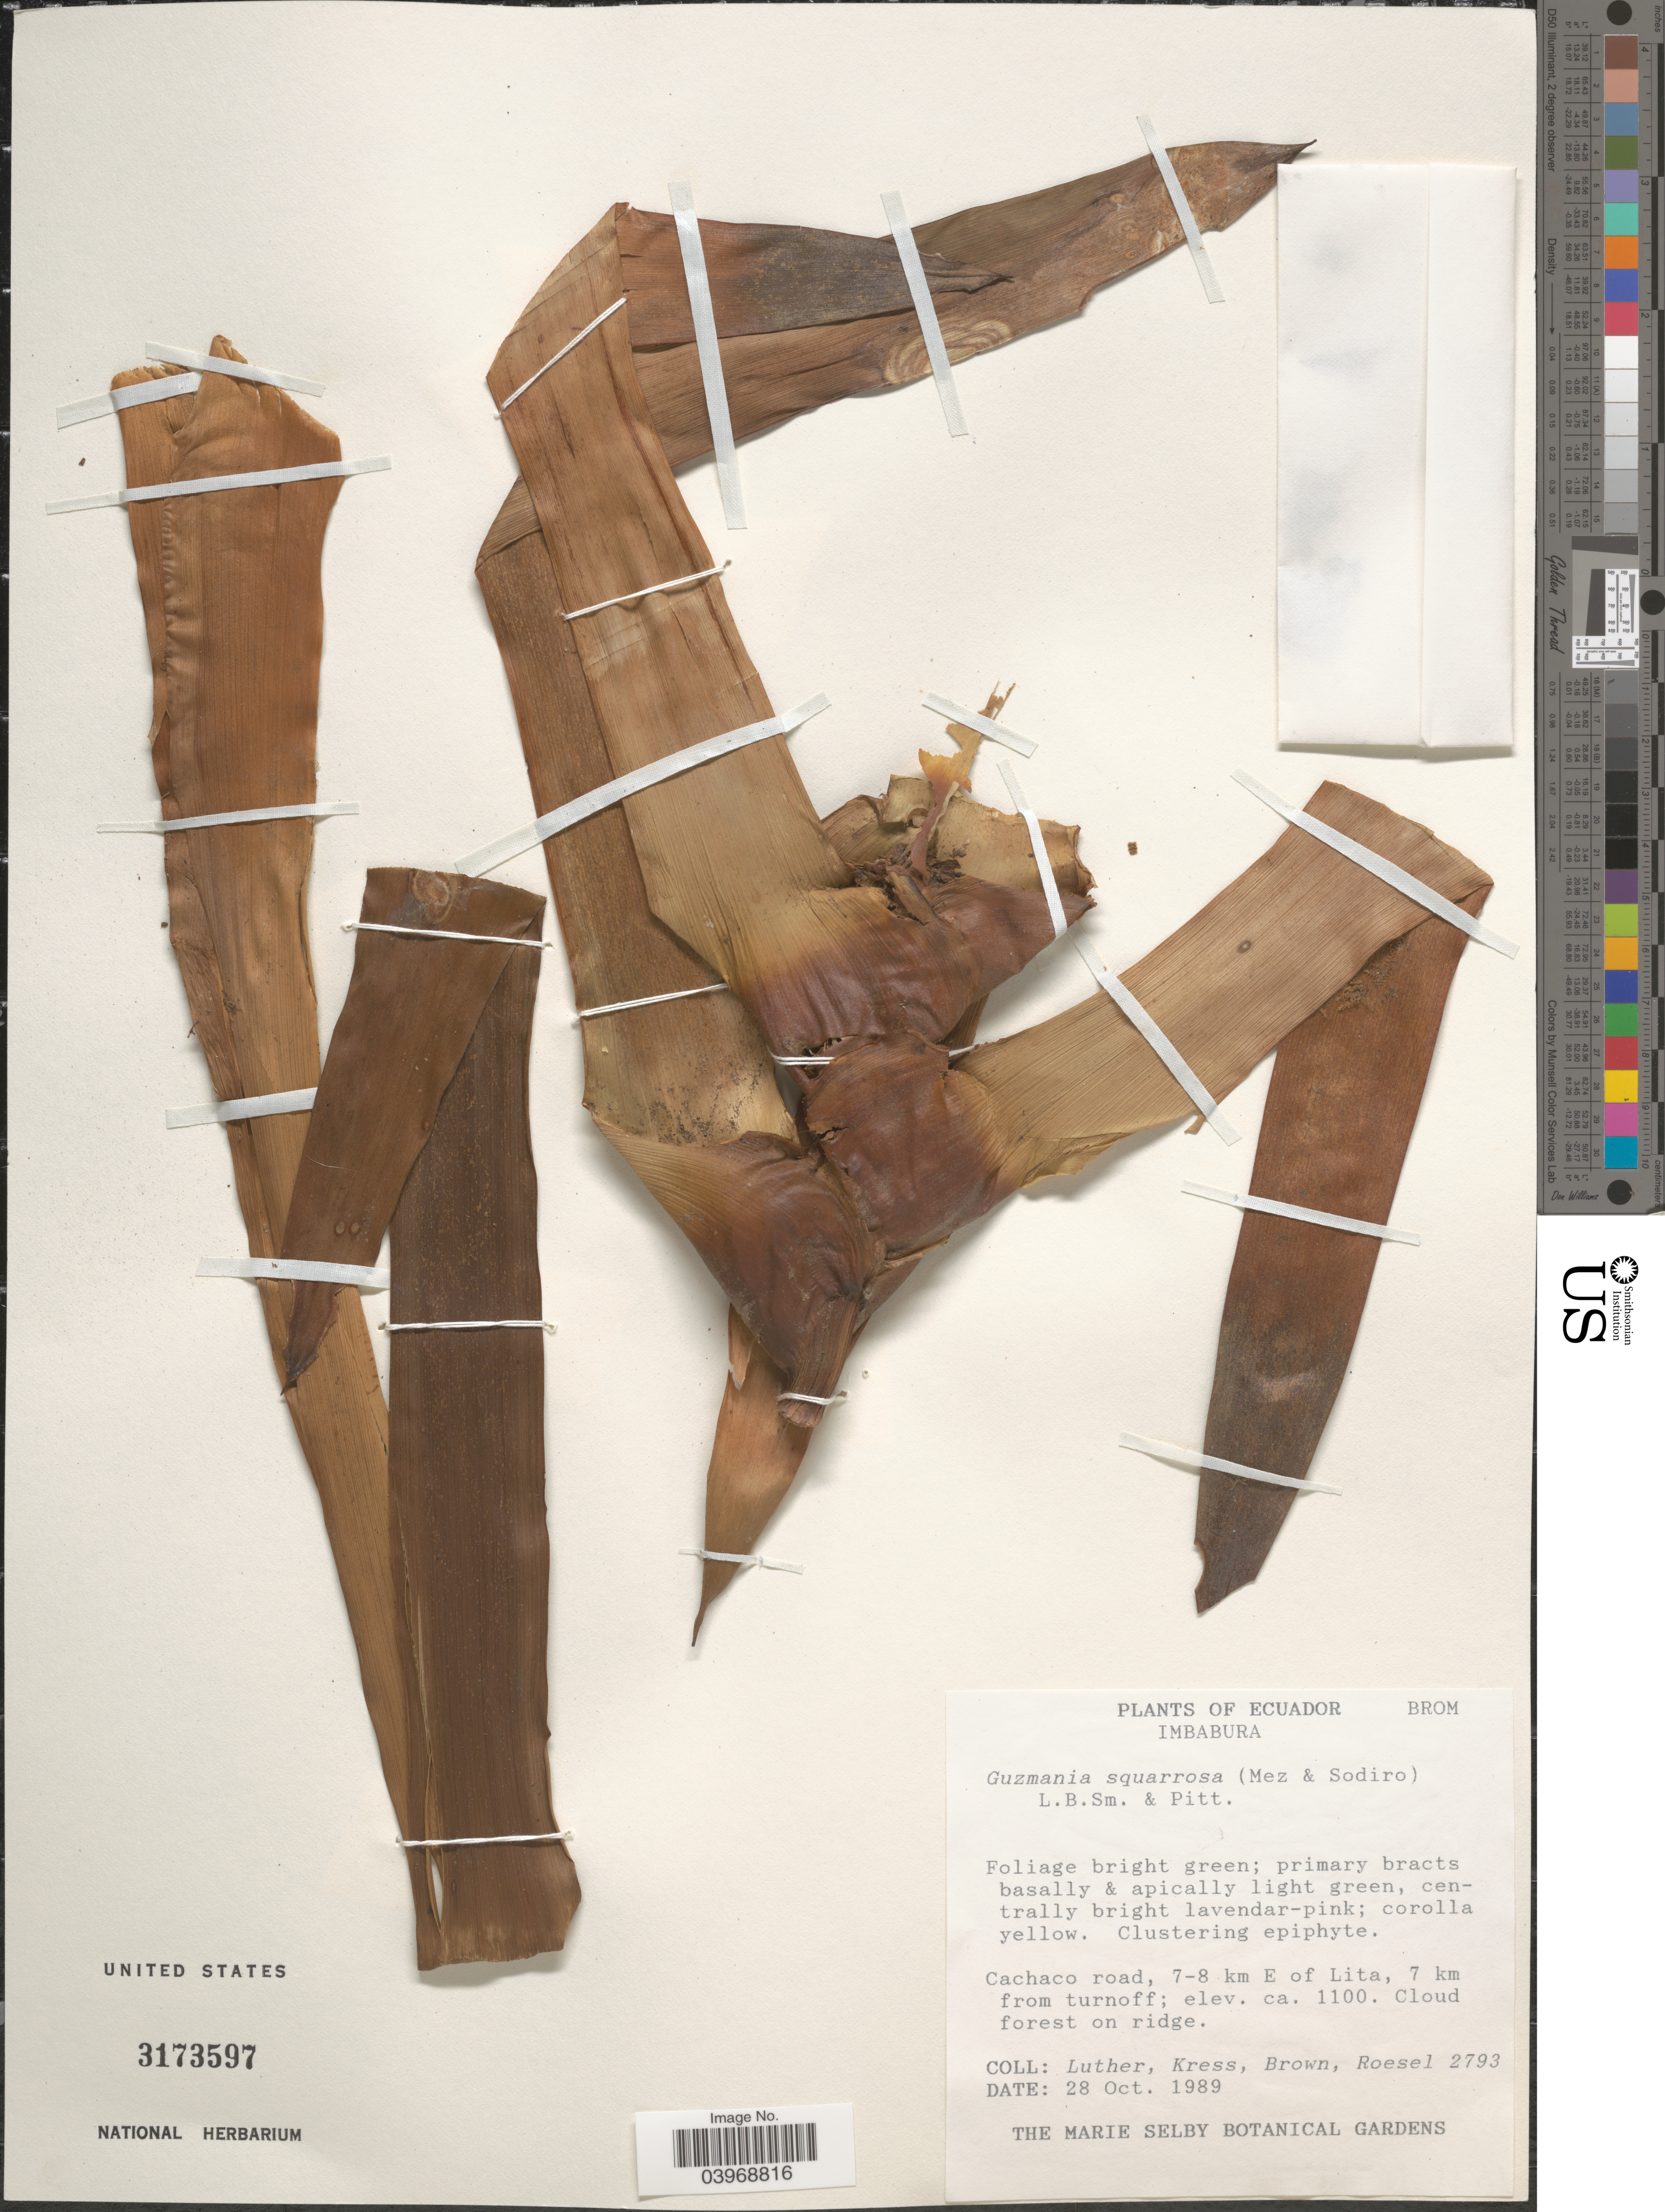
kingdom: Plantae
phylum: Tracheophyta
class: Liliopsida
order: Poales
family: Bromeliaceae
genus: Guzmania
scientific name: Guzmania squarrosa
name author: (Mez & Sodiro) L.B. Sm. & Pittendr.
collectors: -- Luther, -- Kress, -- Brown & Roesel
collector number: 2793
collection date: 1989-10-28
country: Ecuador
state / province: Imbabura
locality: Cachaco road, 7-8 km E of Lita, 7 km from turnoff; Cloud forest on ridge.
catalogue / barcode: US 3173597